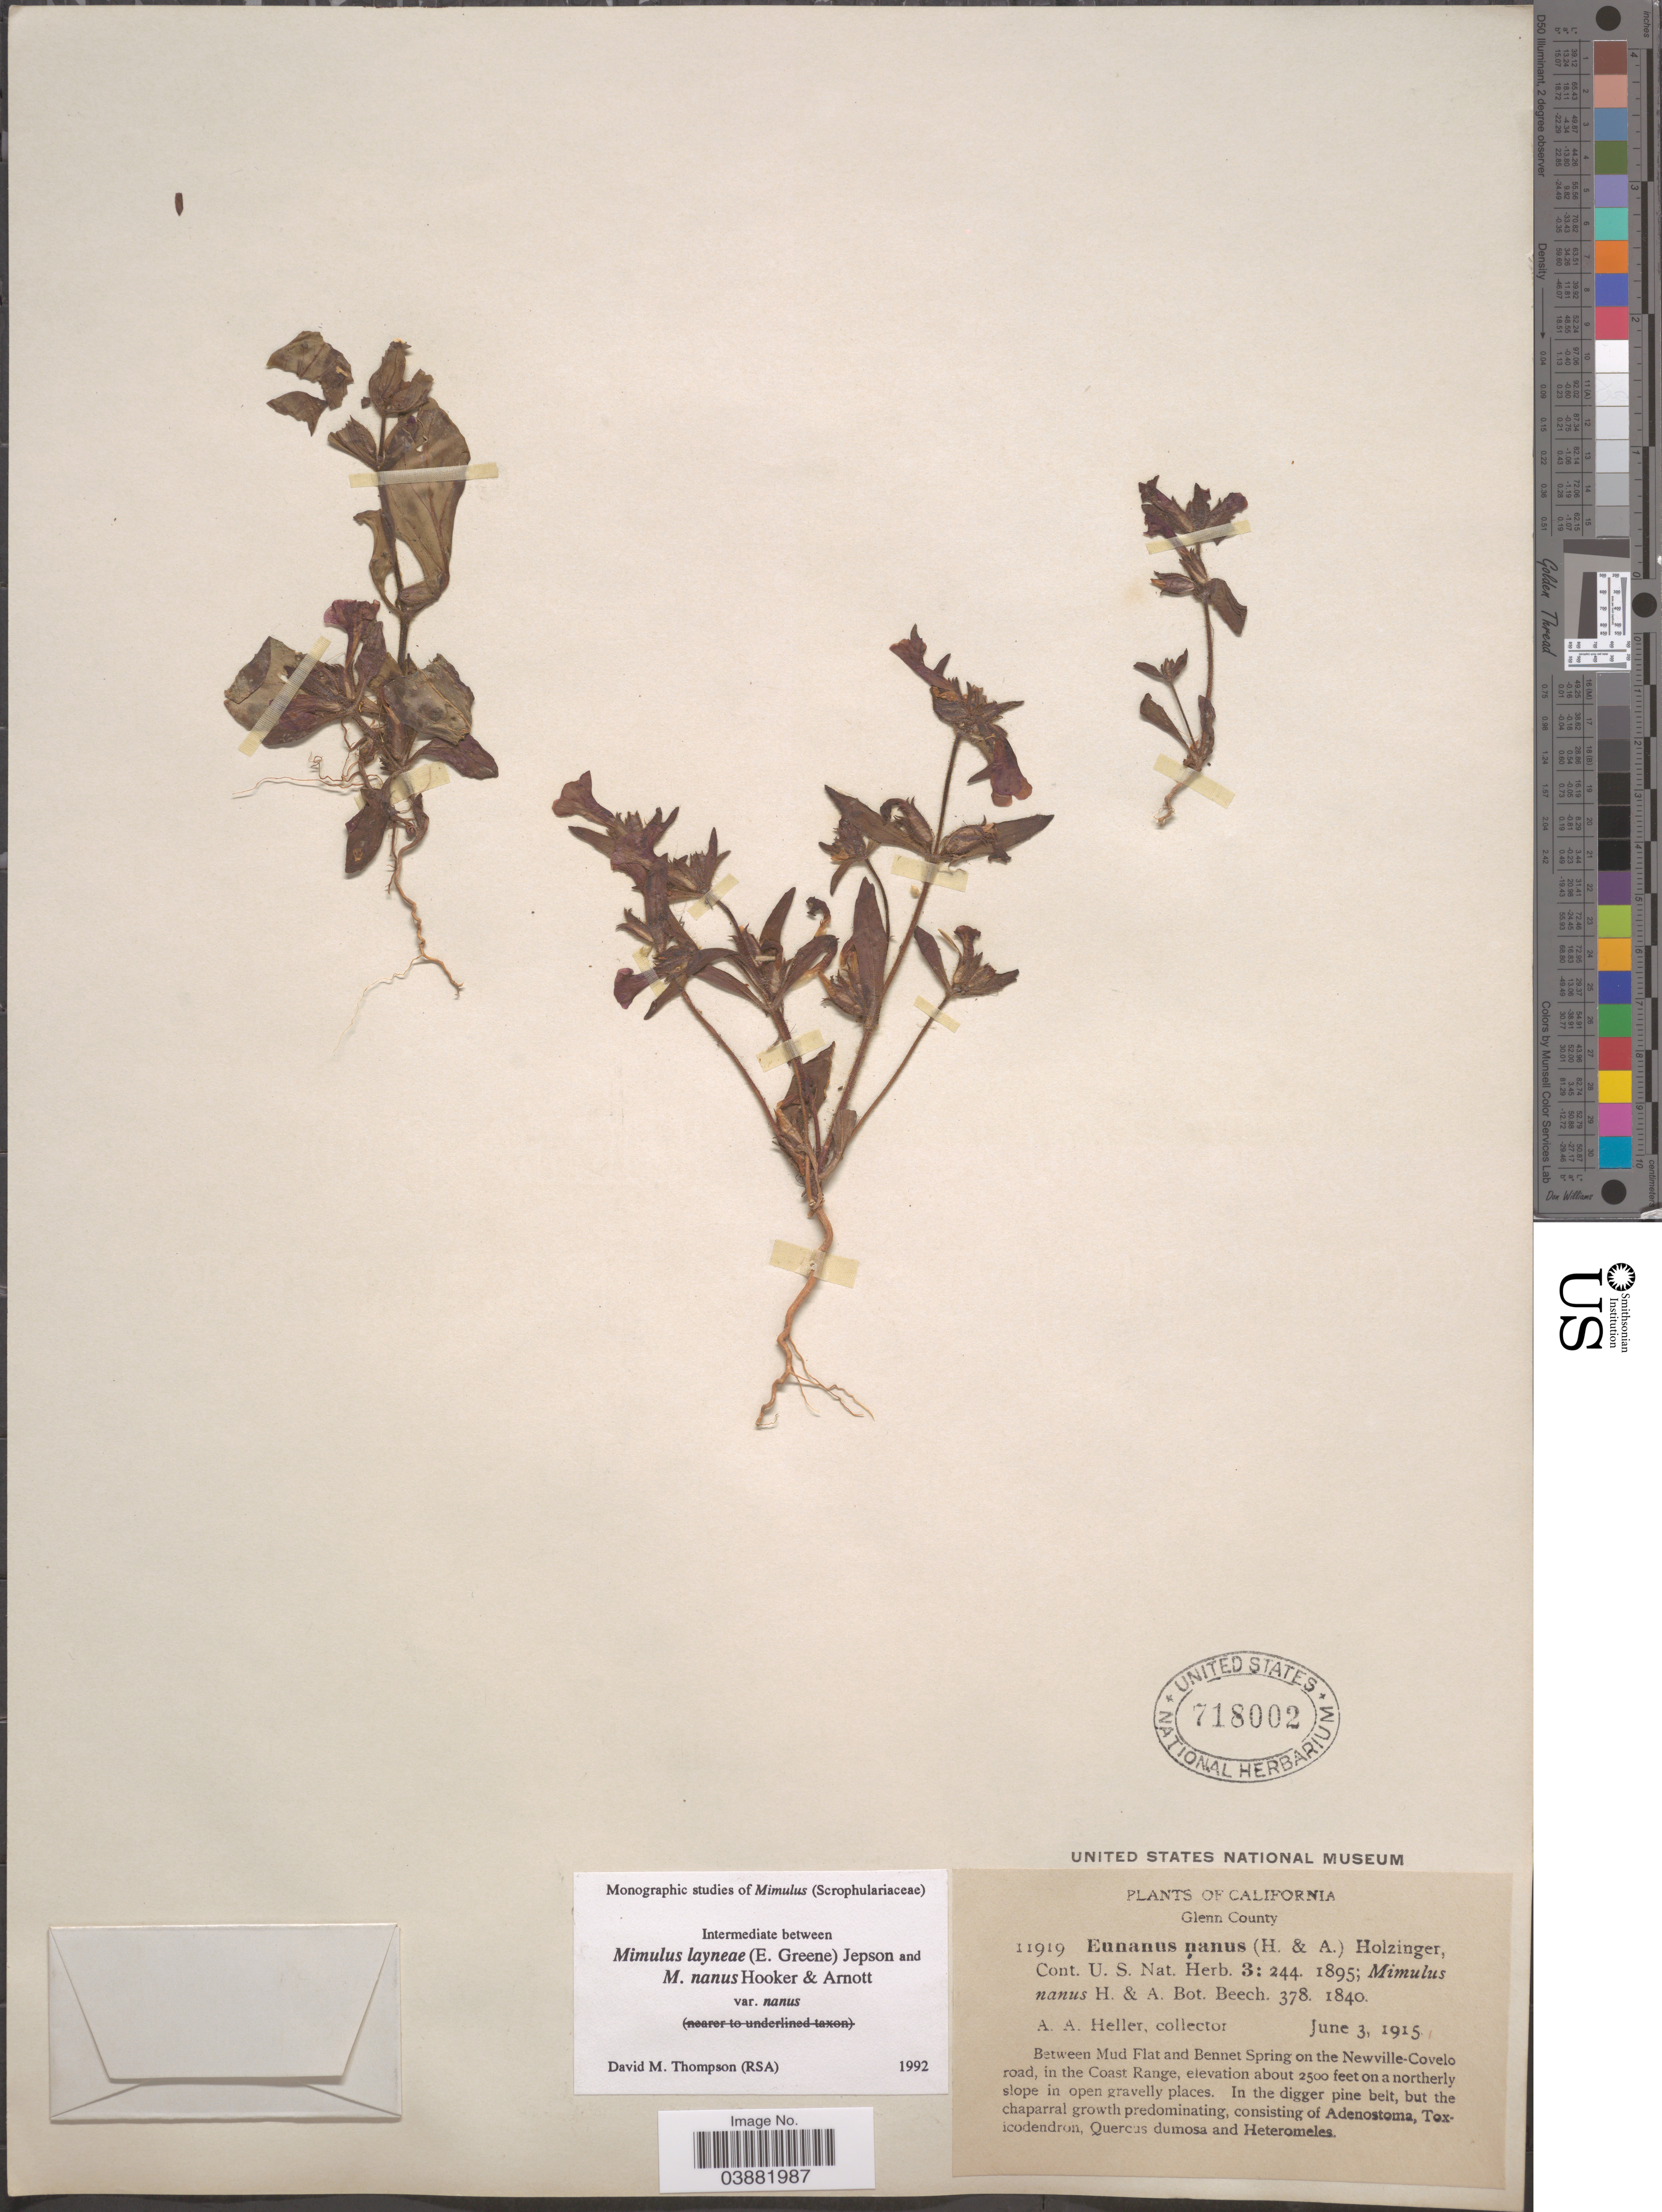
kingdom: Plantae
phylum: Tracheophyta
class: Magnoliopsida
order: Lamiales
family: Phrymaceae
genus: Mimulus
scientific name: Mimulus layneae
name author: (Greene) Jeps.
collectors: A. A. Heller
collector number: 11919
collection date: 1915-06-03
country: United States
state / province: California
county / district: Glenn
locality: Glenn County. Between Mud Flat and Bennet Spring on the Newville-Covelo road, in the Coast Range.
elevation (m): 762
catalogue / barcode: US 718002